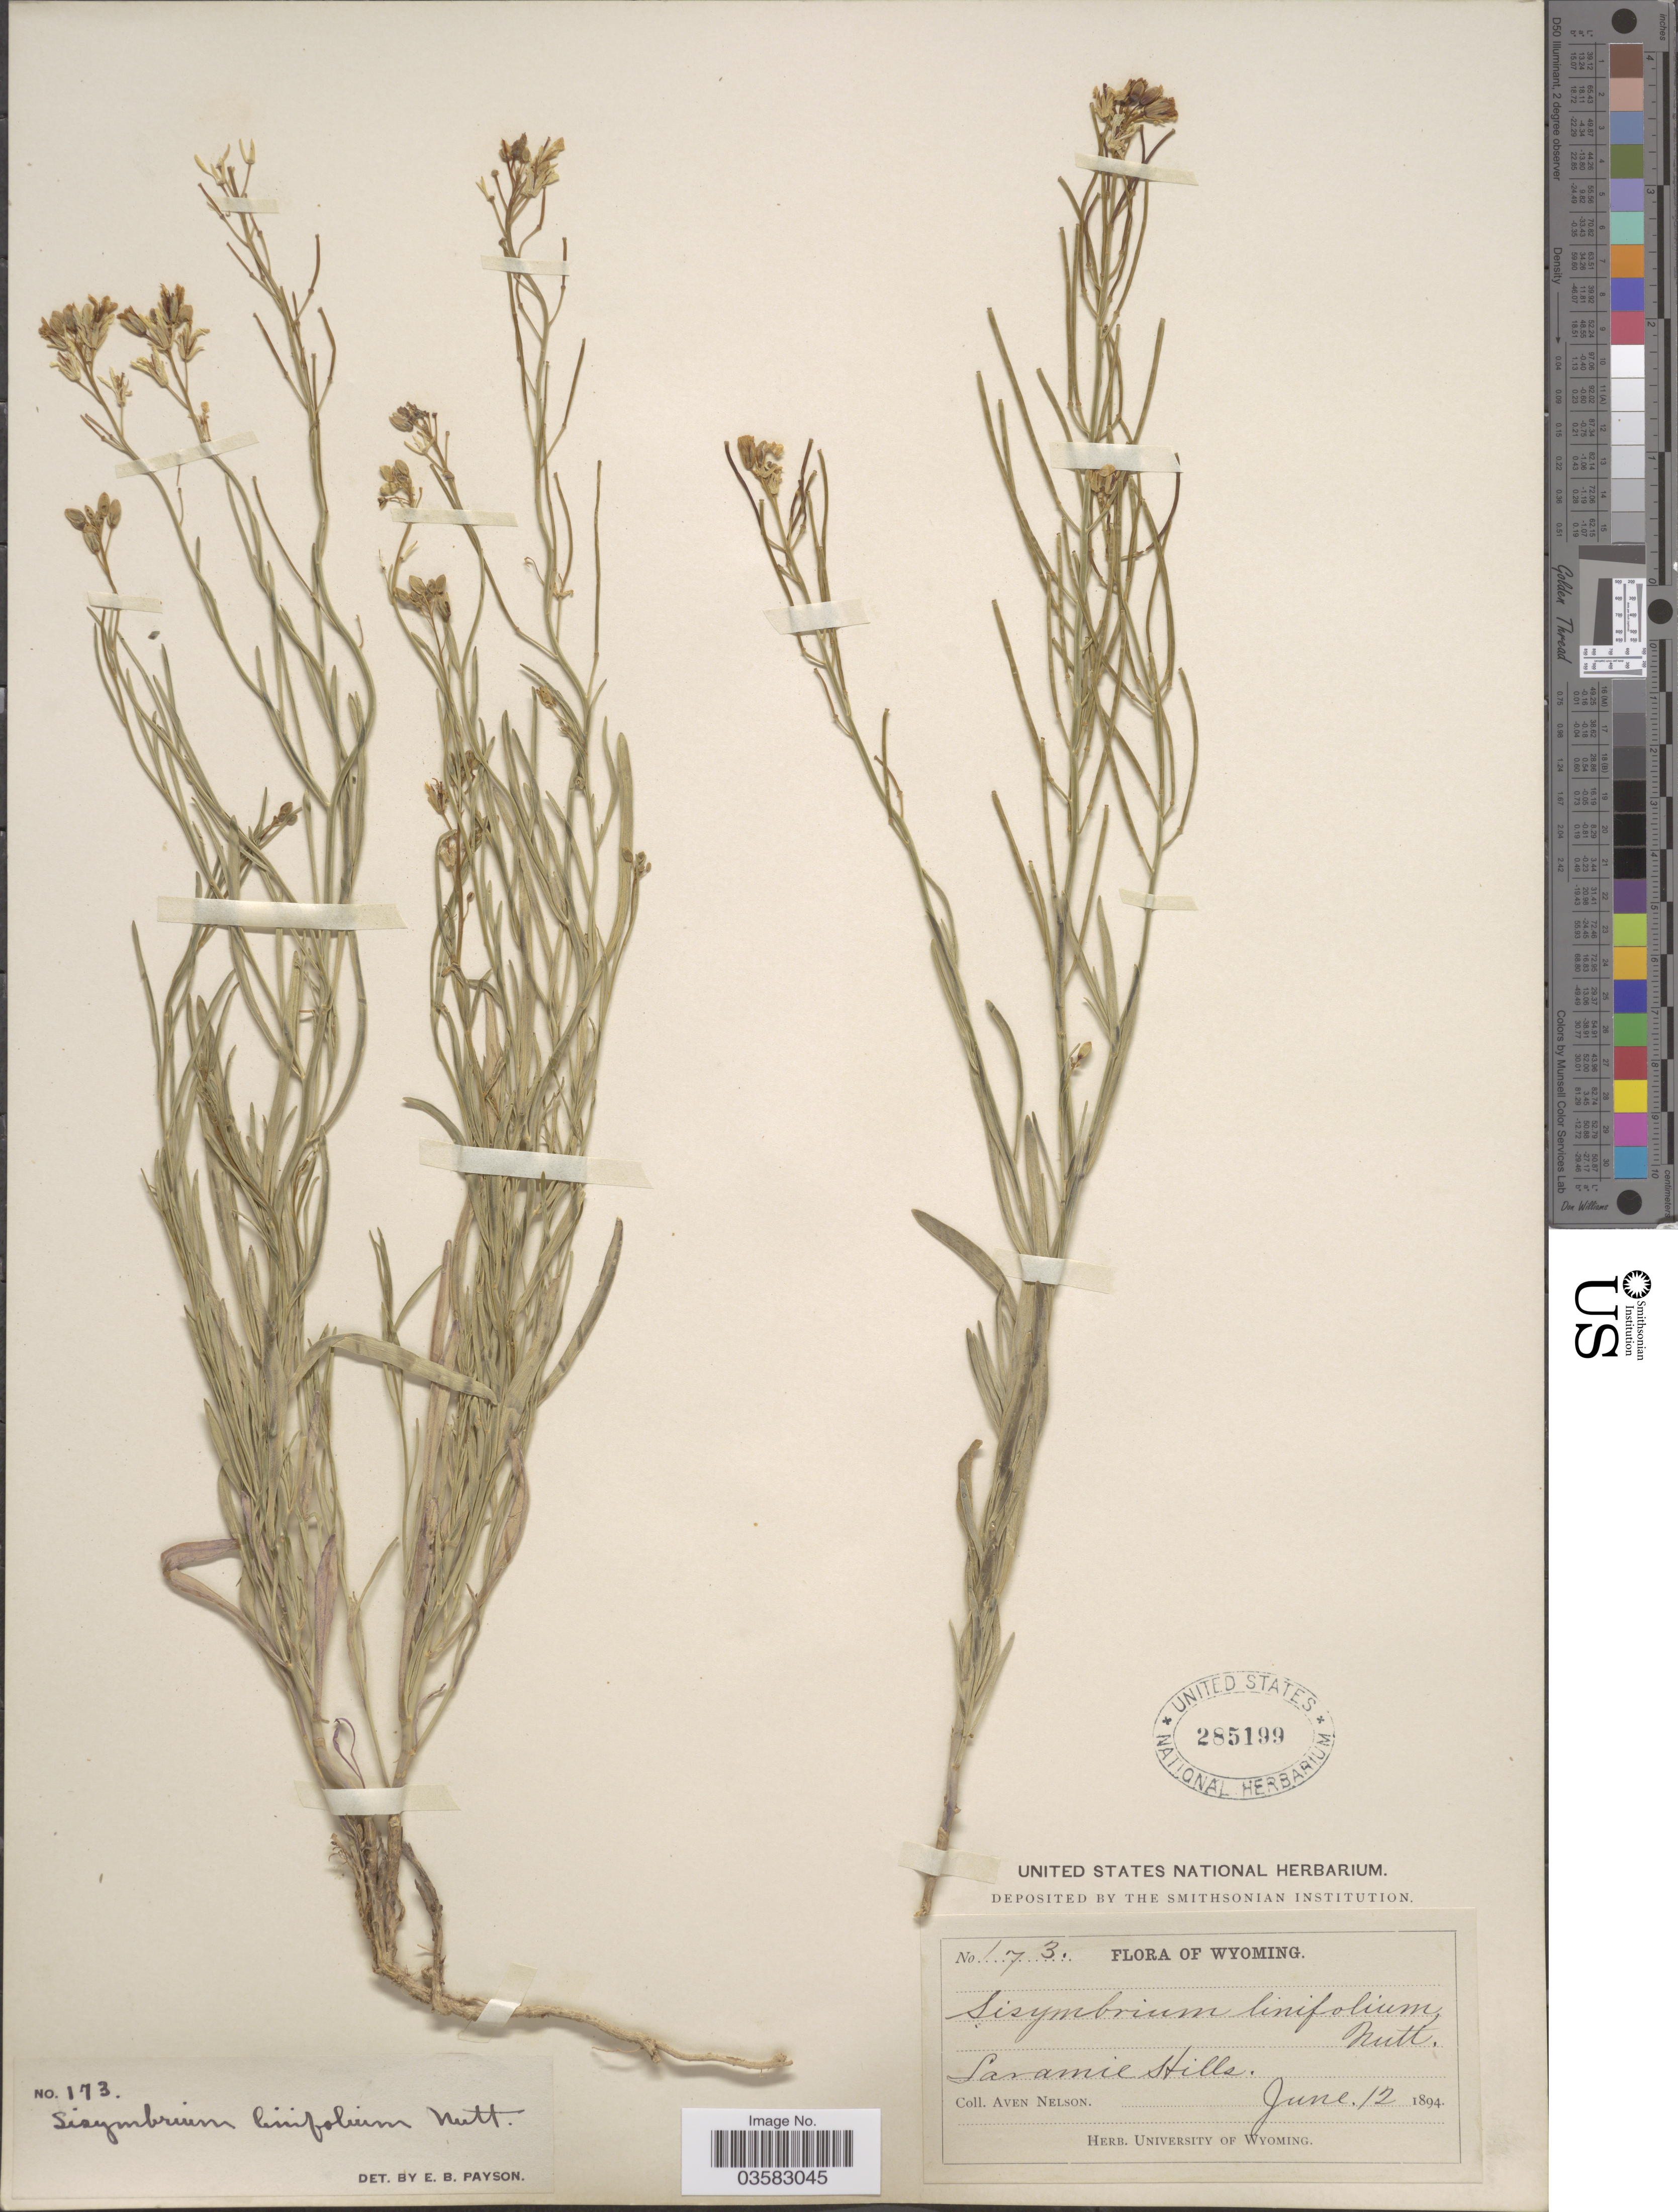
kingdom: Plantae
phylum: Tracheophyta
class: Magnoliopsida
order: Brassicales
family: Brassicaceae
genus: Sisymbrium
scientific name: Sisymbrium linifolium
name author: (Nutt.) Nutt. ex Torr. & A. Gray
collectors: A. Nelson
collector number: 173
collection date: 1894-06-12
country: United States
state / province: Wyoming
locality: Laramie Hills.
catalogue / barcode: US 285199